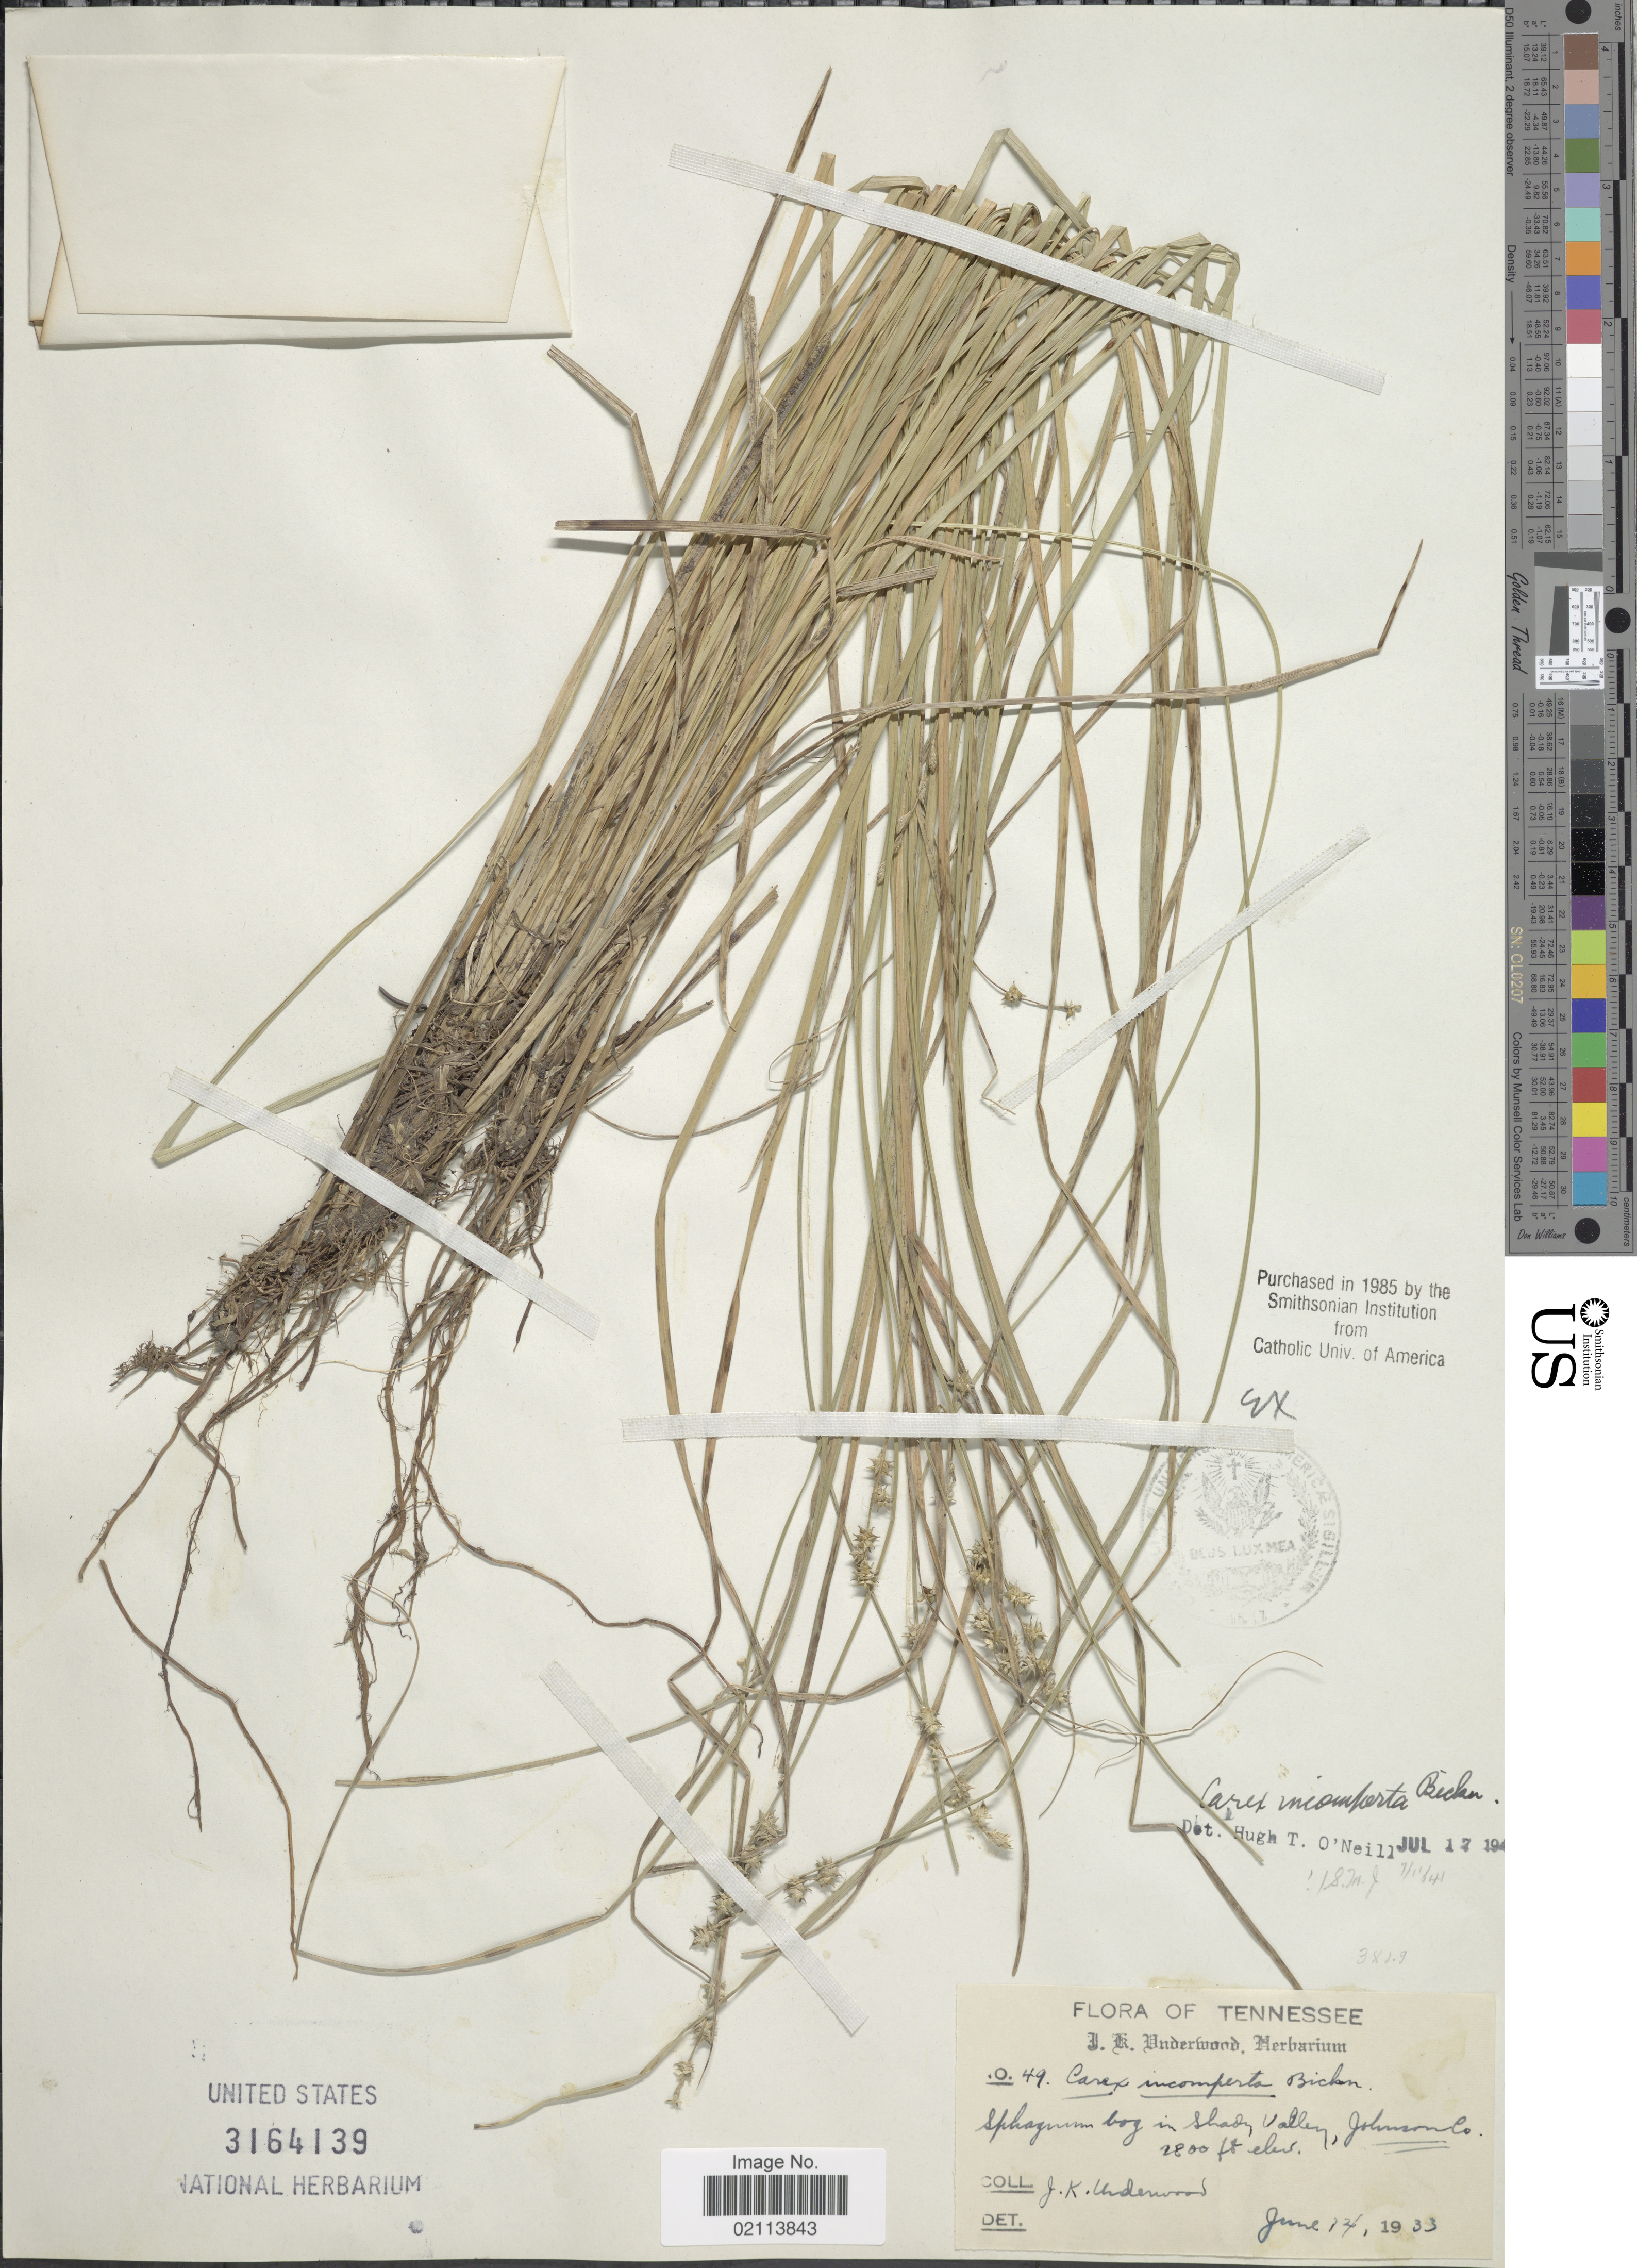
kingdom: Plantae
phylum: Tracheophyta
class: Liliopsida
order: Poales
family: Cyperaceae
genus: Carex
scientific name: Carex atlantica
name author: L.H. Bailey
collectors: J. K. Underwood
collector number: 49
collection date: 1933-06-14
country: United States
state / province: Tennessee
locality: Johnson Co.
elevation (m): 853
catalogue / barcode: US 3164139